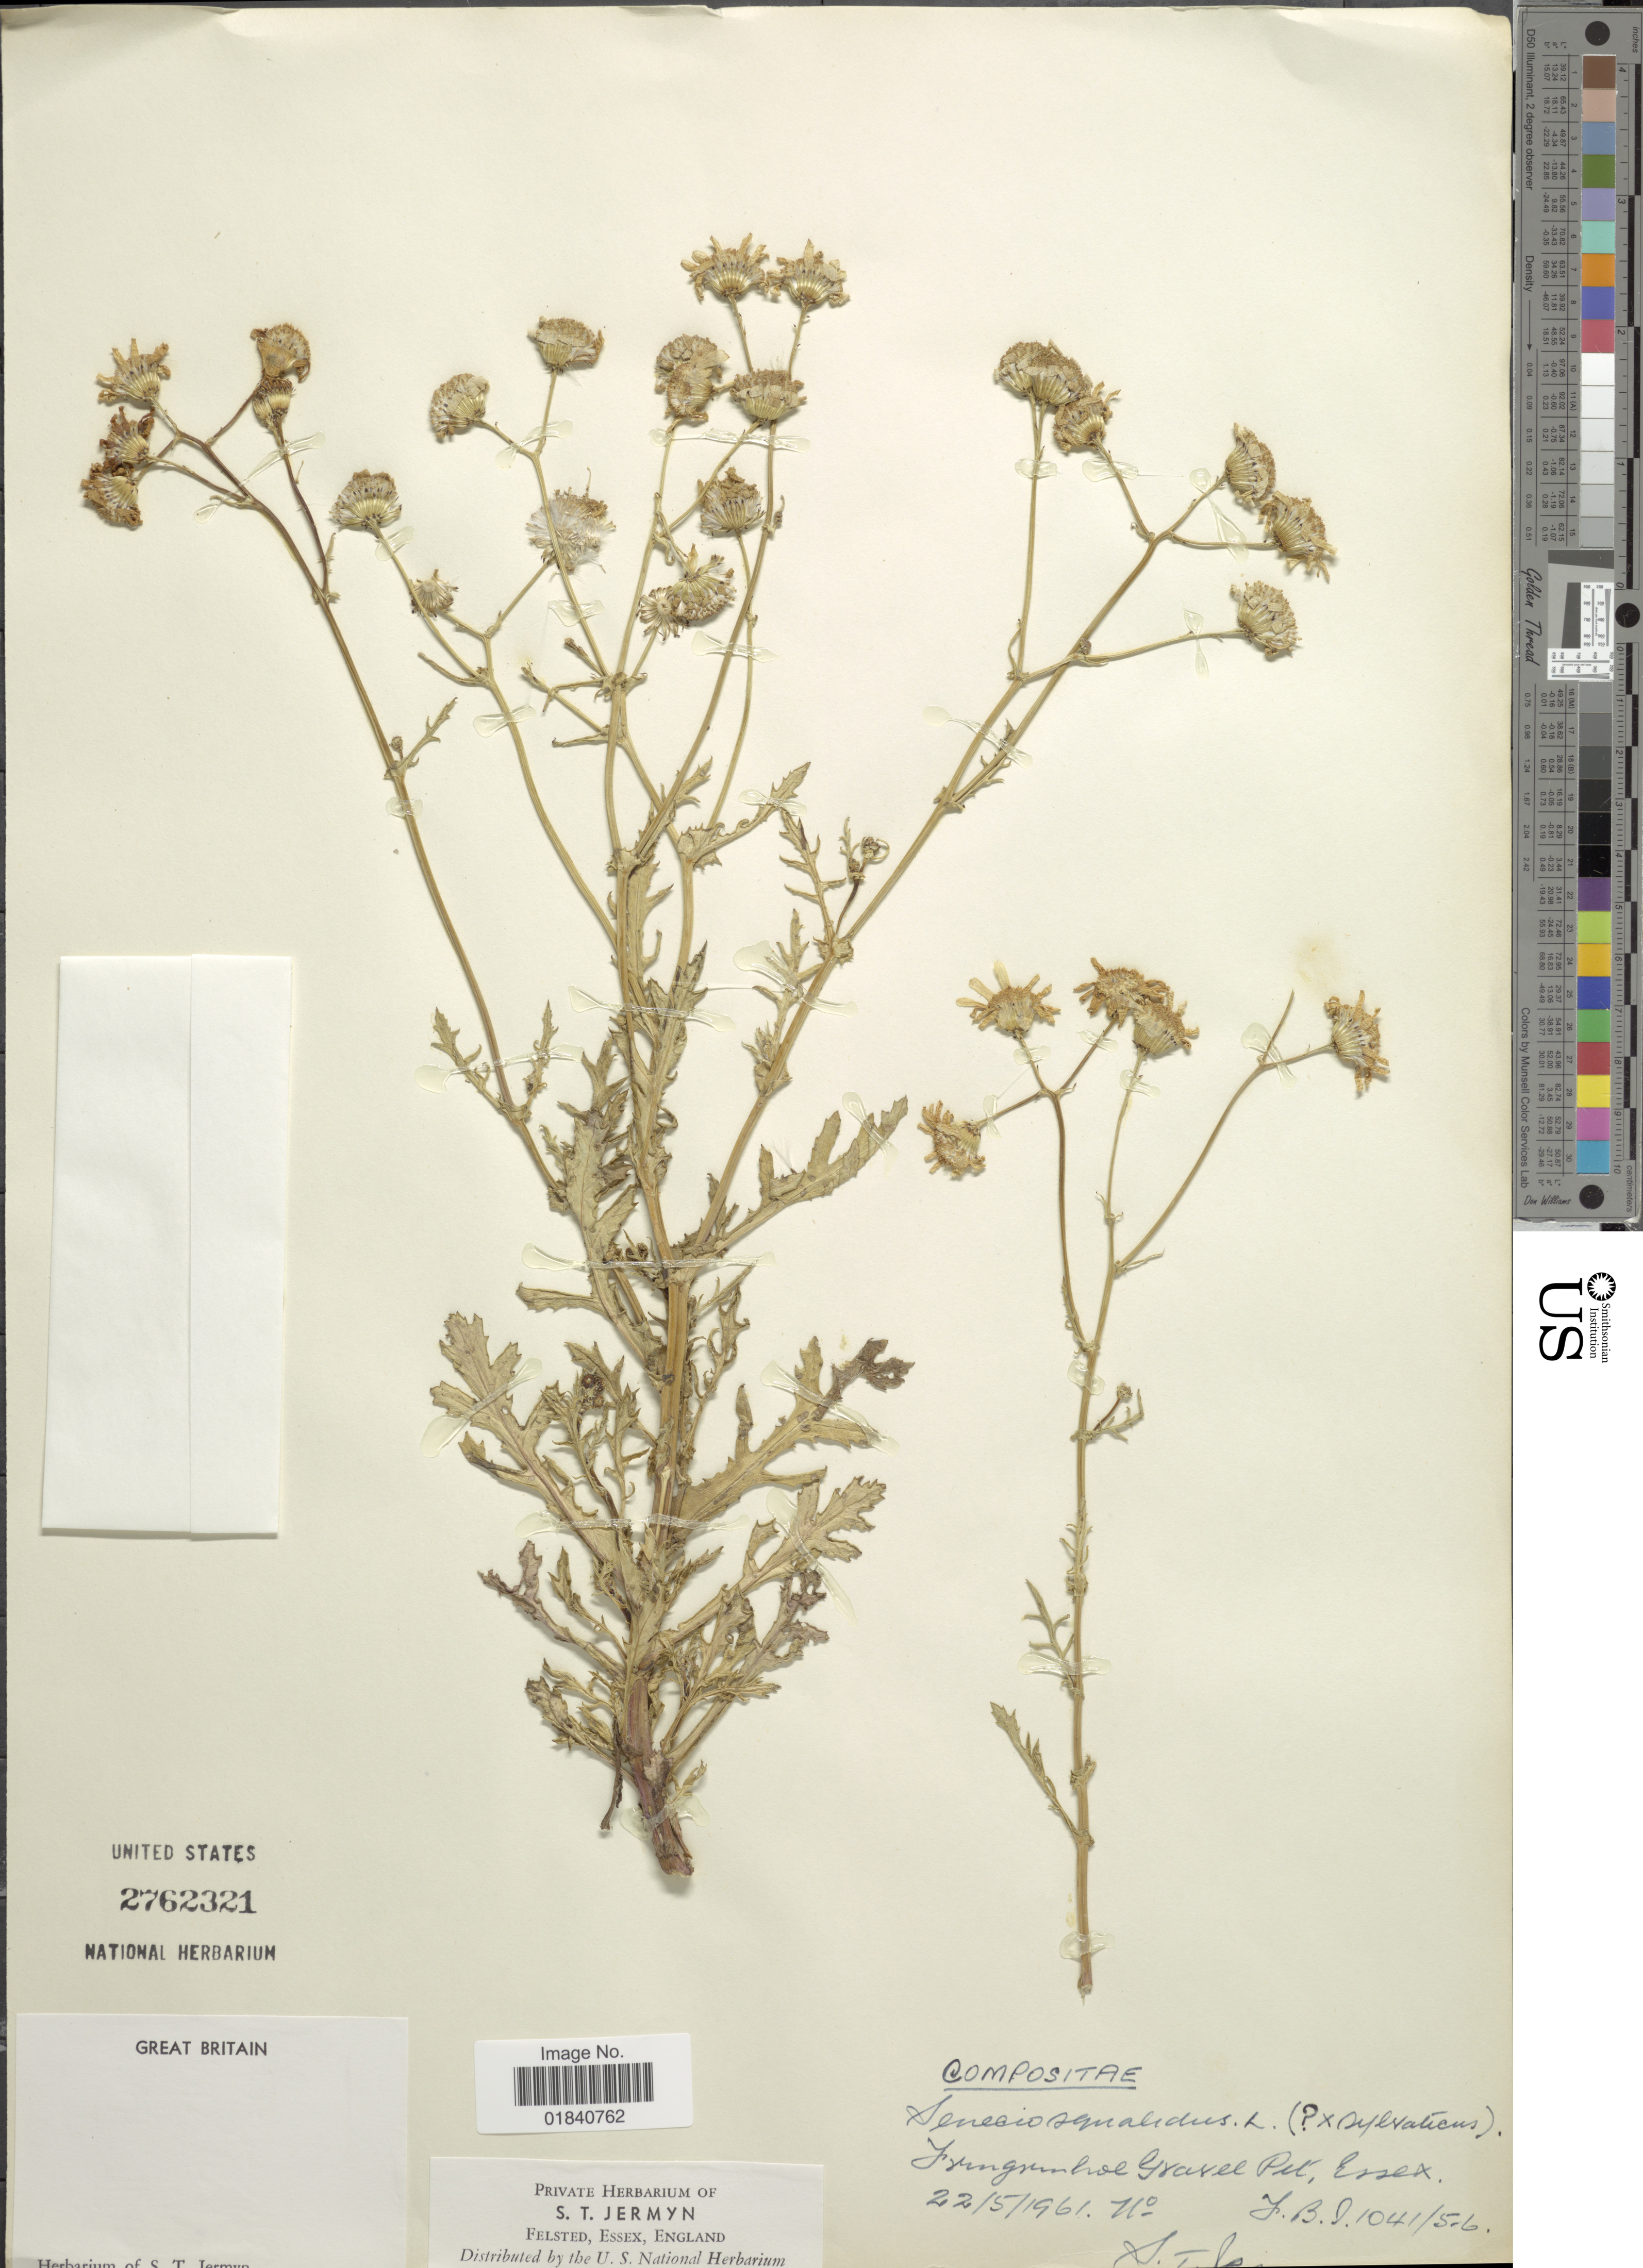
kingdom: Plantae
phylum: Tracheophyta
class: Magnoliopsida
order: Asterales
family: Asteraceae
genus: Senecio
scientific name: Senecio squalidus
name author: L.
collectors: S. Jermyn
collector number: J.B.I. 1041/5-6?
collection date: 1961-05-22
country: United Kingdom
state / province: England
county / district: Essex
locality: Fingringhoe Gravel Pit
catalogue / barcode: US 2762321